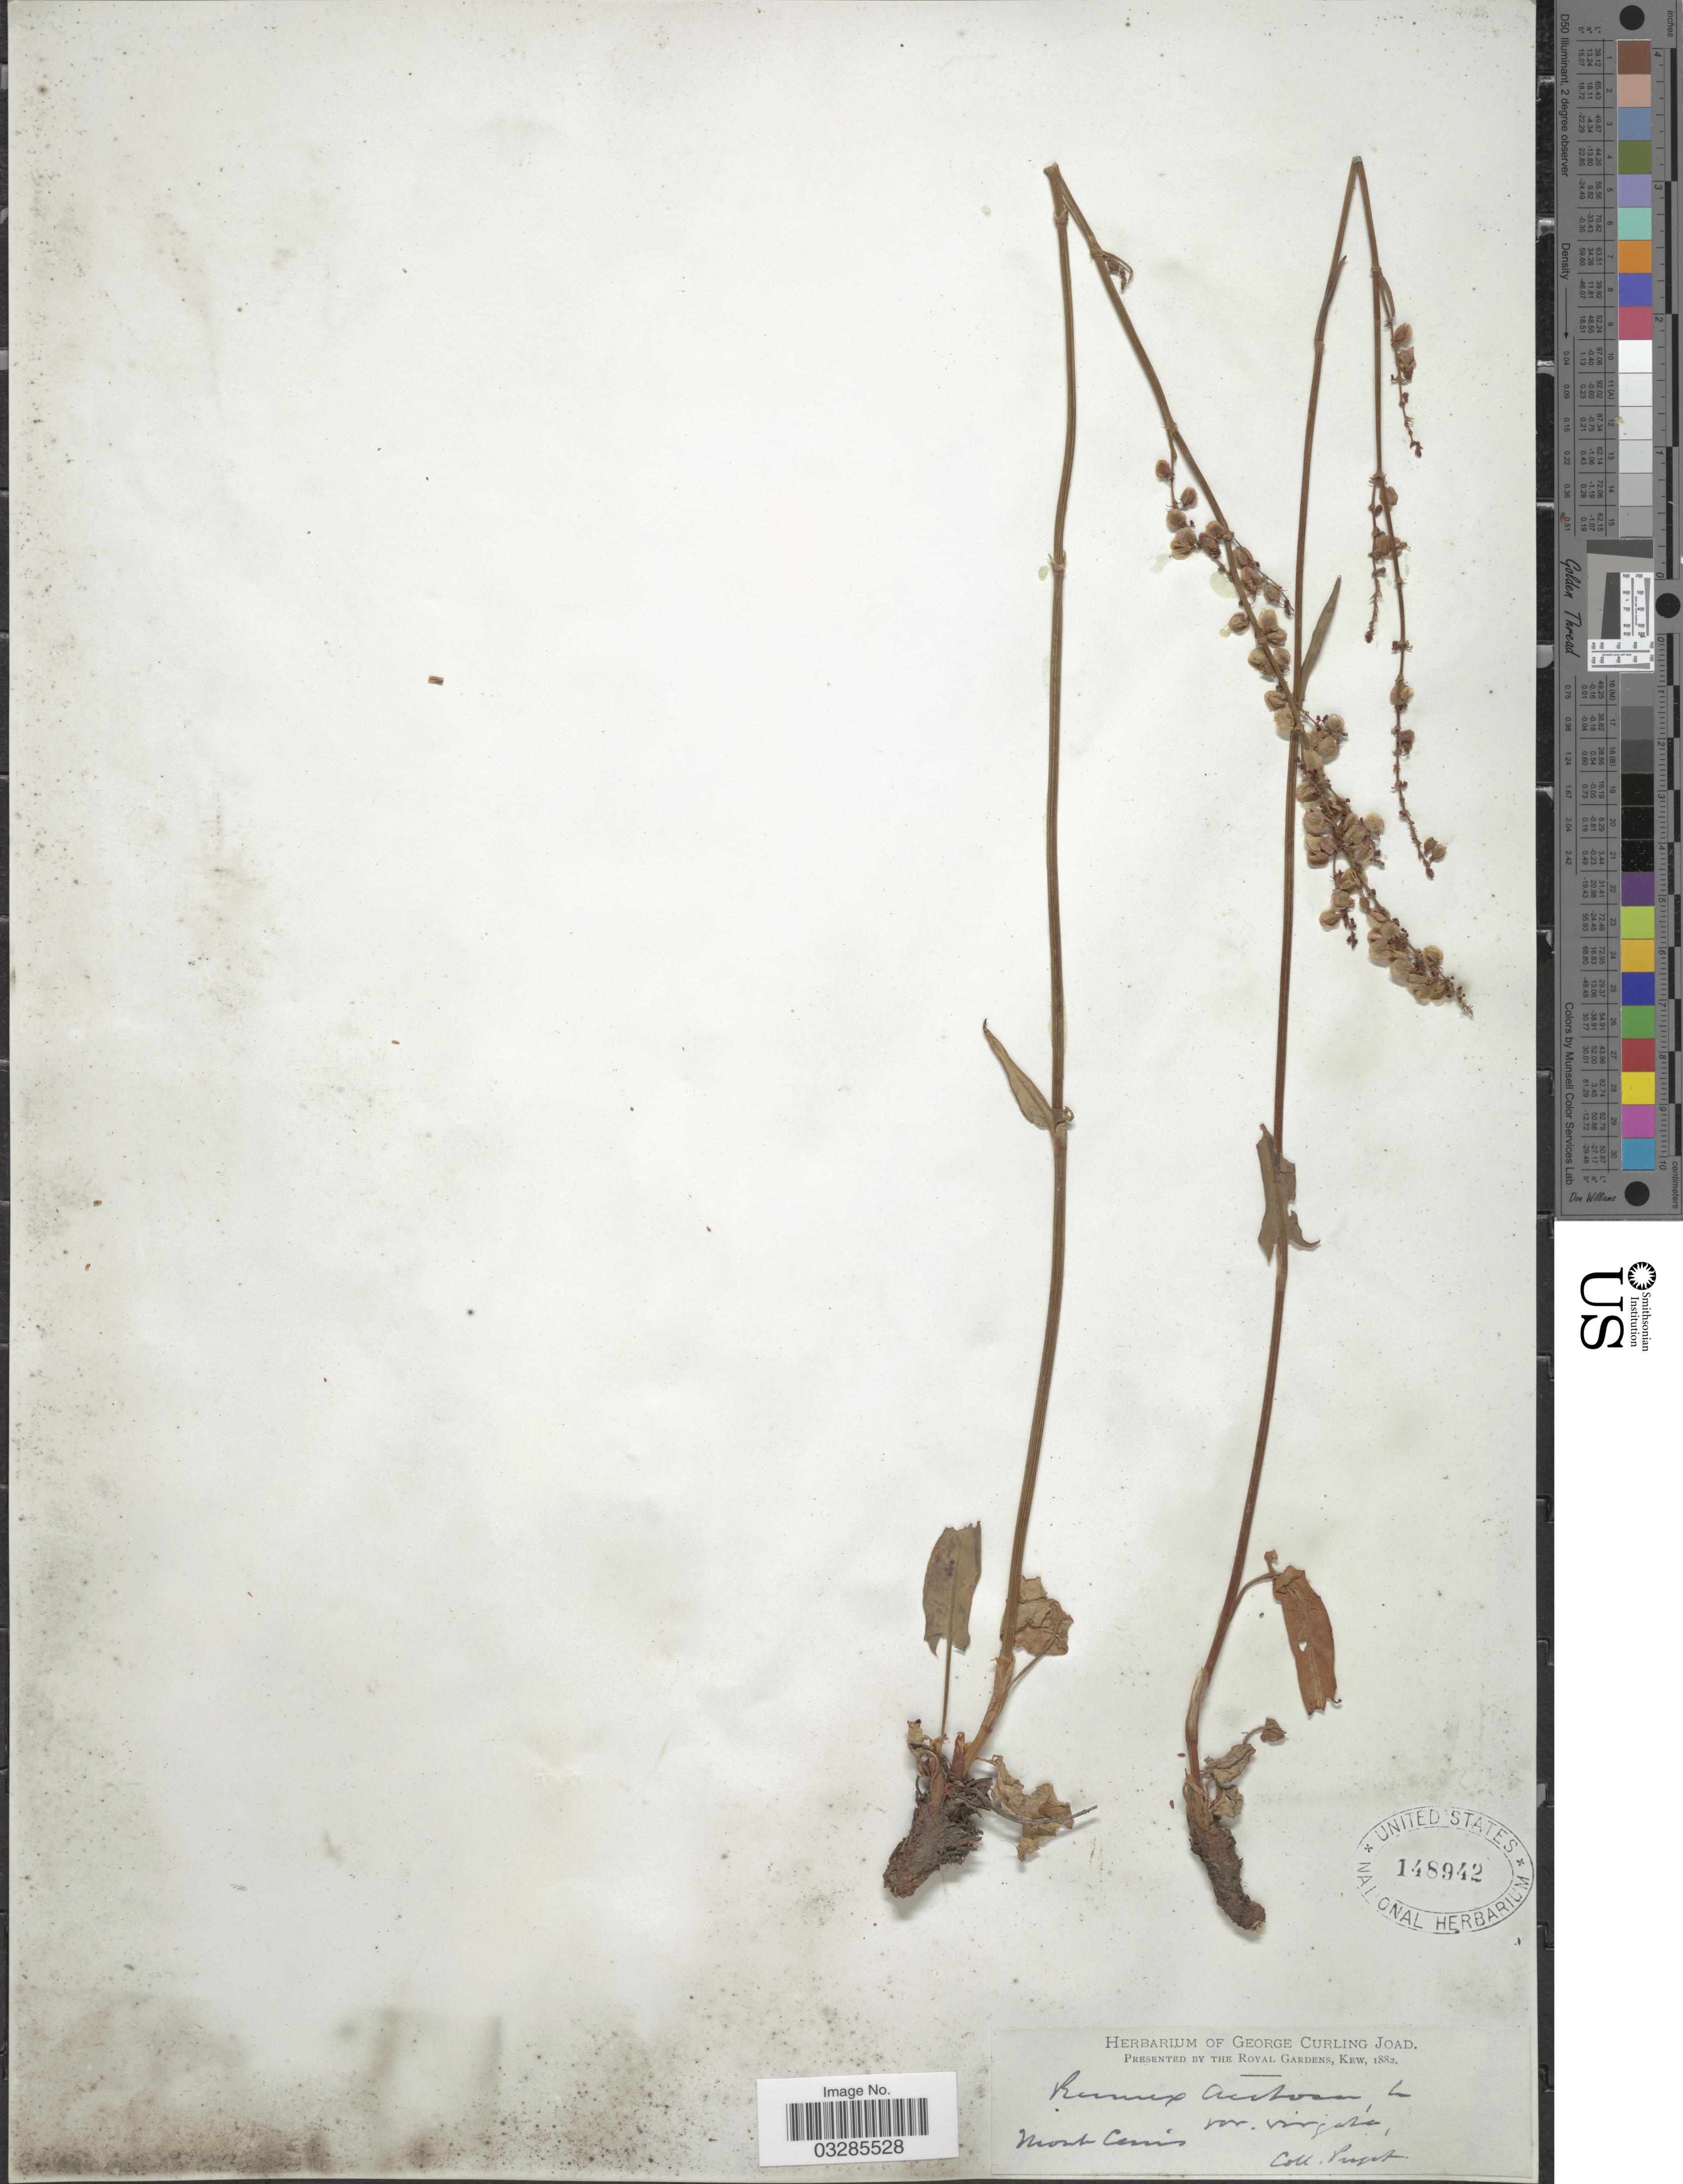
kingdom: Plantae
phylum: Tracheophyta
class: Magnoliopsida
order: Caryophyllales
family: Polygonaceae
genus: Rumex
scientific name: Rumex acetosa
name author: L.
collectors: -. Puget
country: France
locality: Mont Cenis.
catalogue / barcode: US 148942